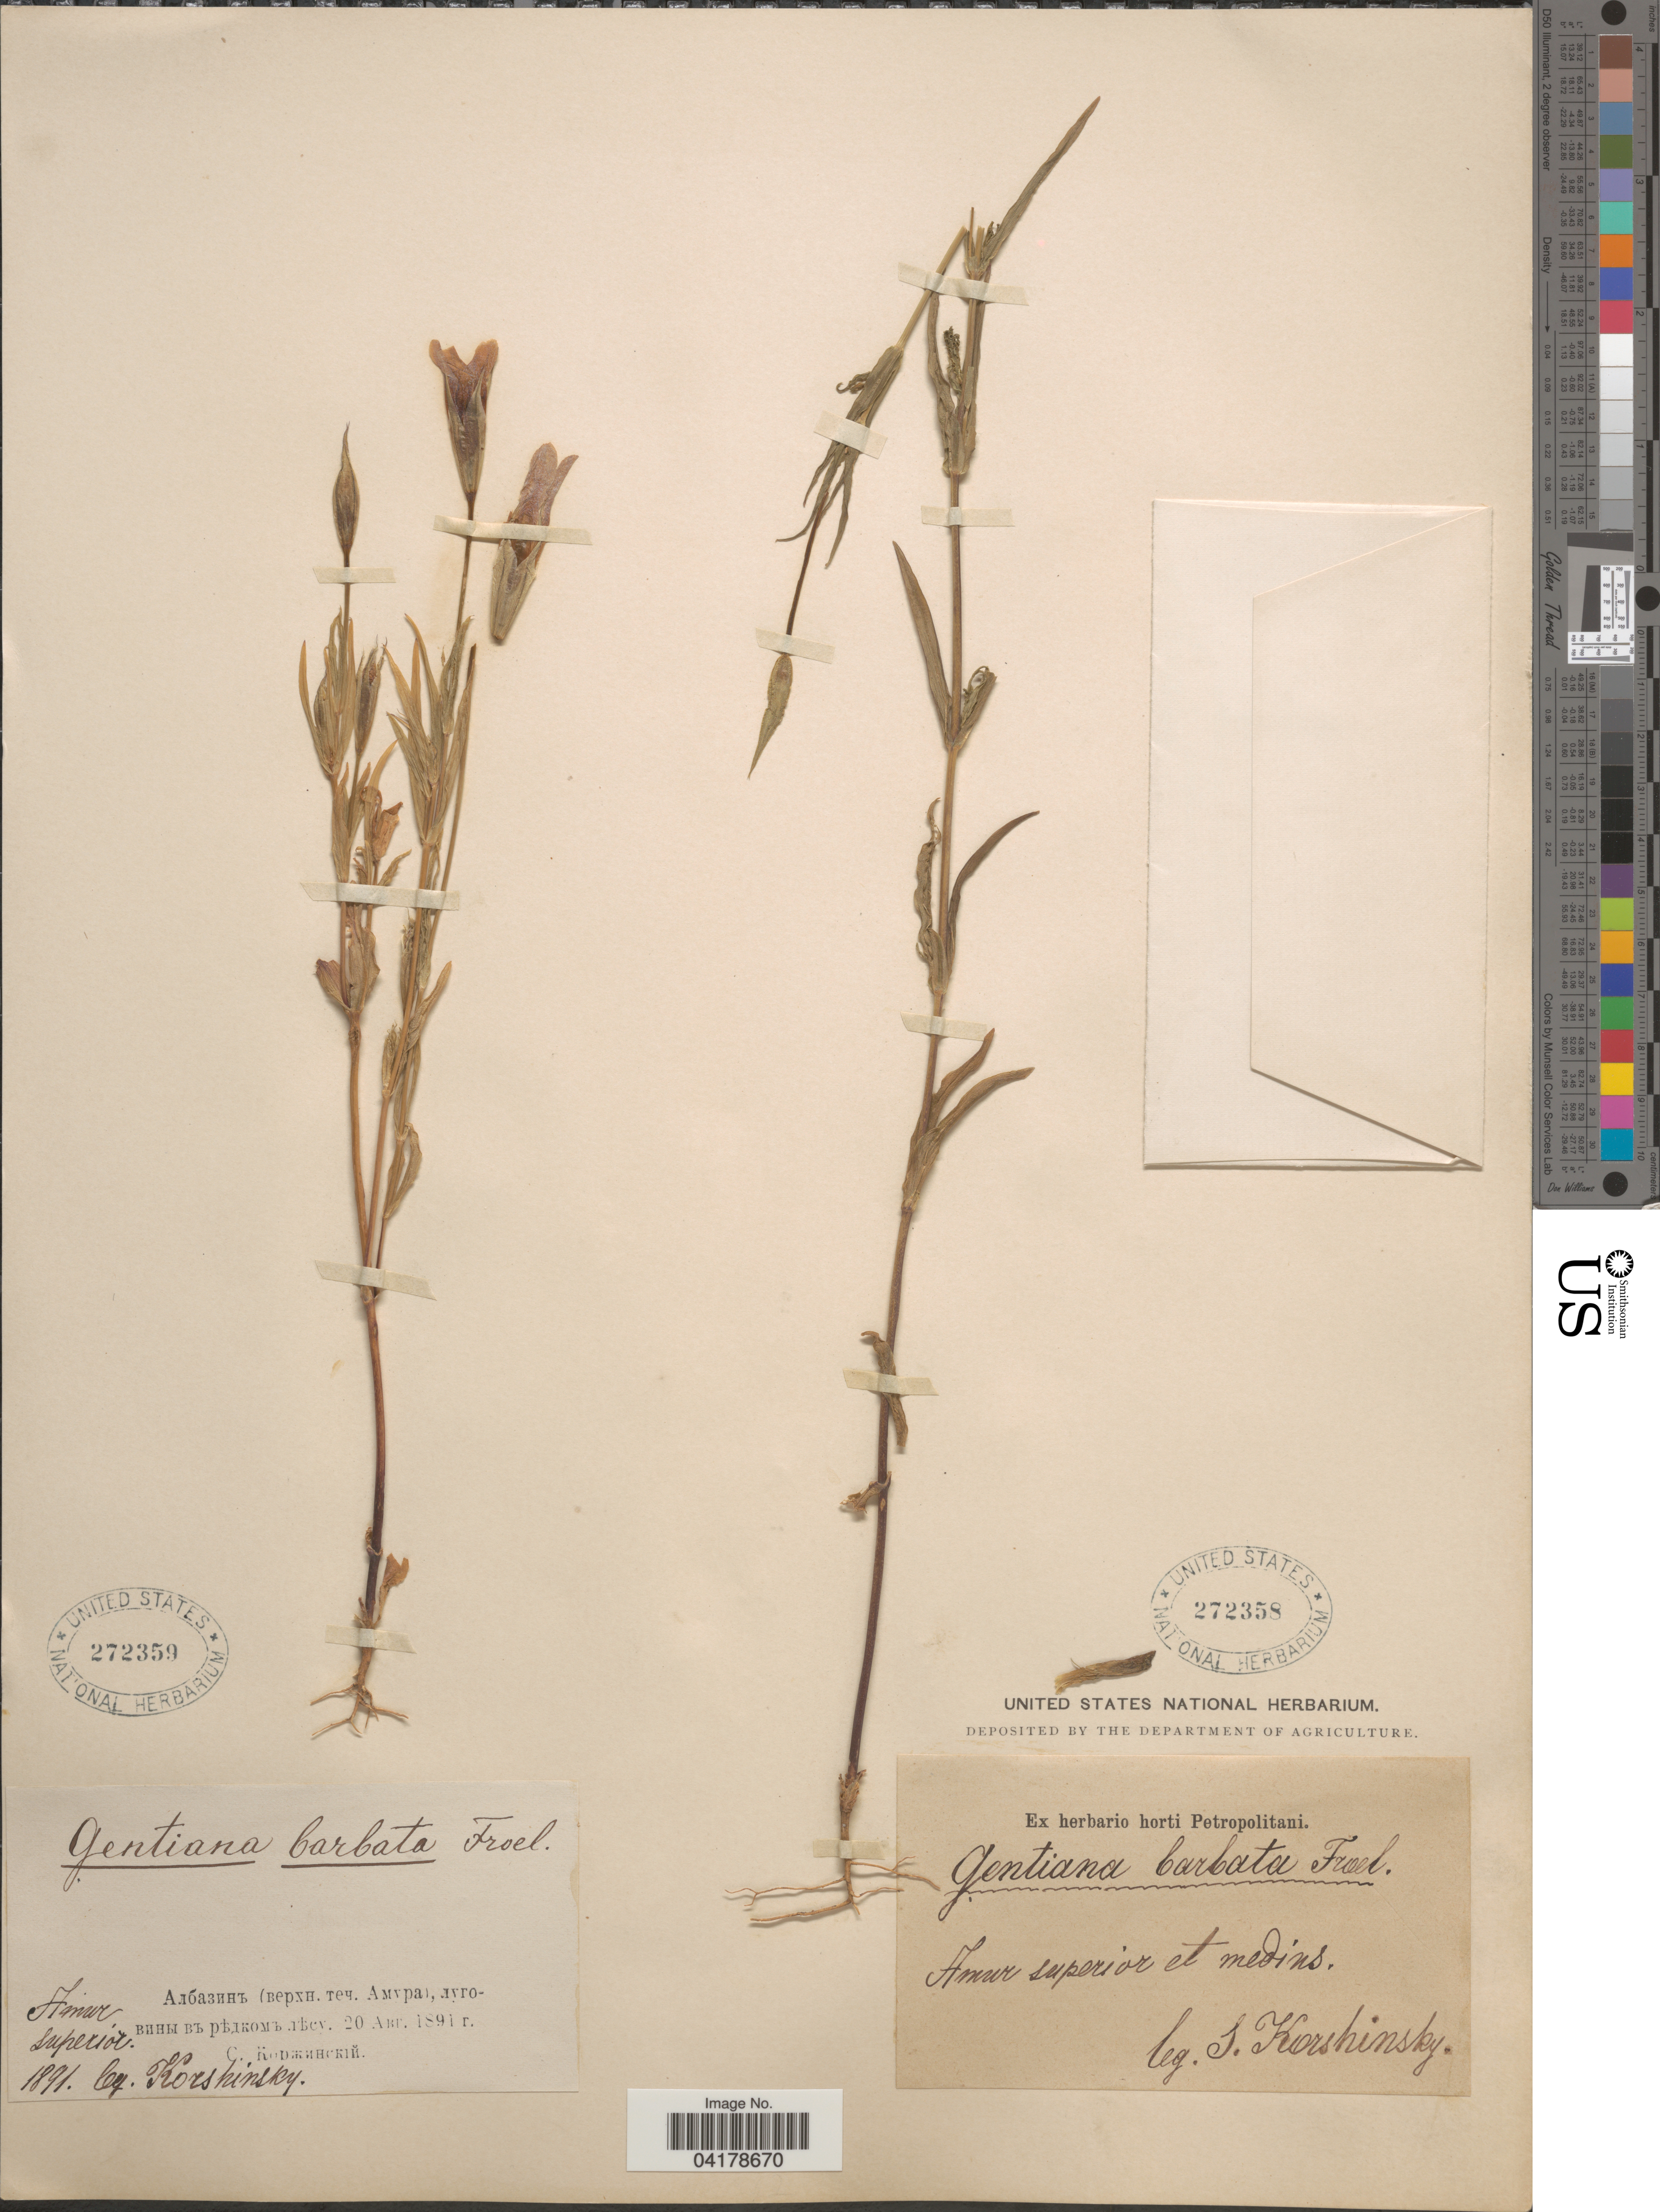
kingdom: Plantae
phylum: Tracheophyta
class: Magnoliopsida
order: Gentianales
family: Gentianaceae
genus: Gentiana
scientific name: Gentiana barbata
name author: Froel.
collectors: Korshinsky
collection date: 1891-08-20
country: Russian Federation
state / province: Amur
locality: Amur superior et medins. Albazino.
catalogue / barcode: US 272358-2